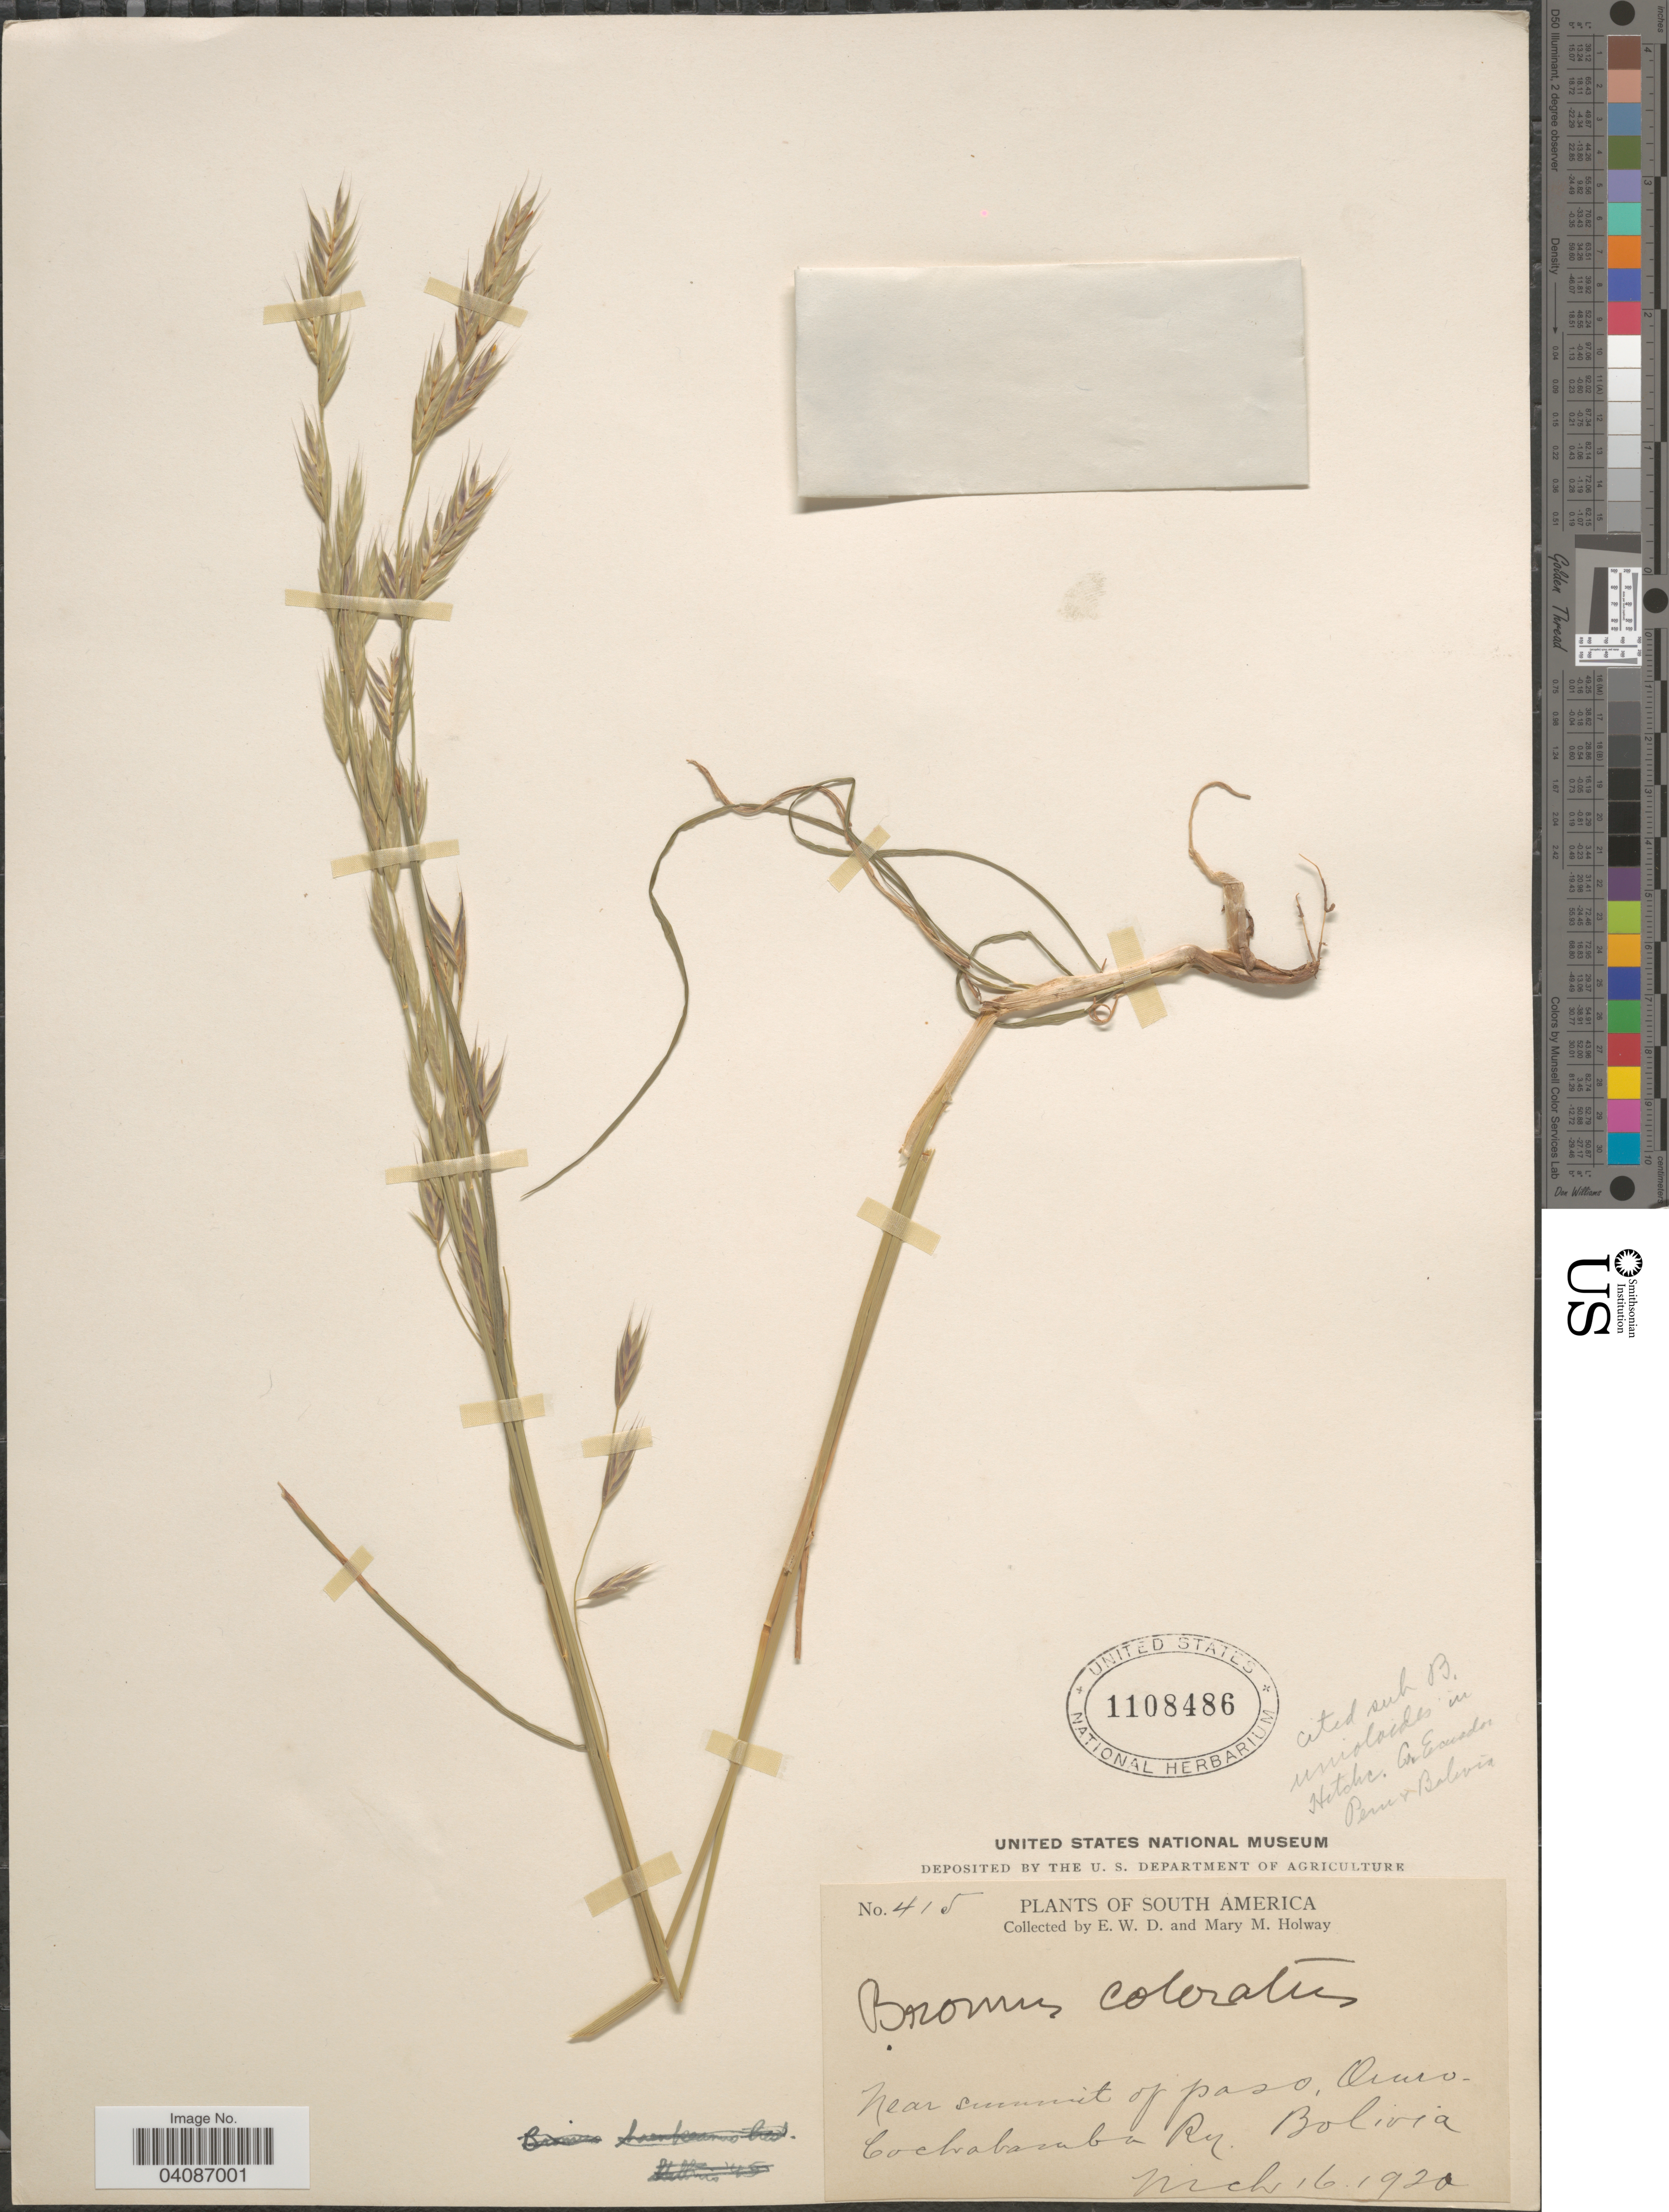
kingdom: Plantae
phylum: Tracheophyta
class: Liliopsida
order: Poales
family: Poaceae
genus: Bromus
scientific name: Bromus coloratus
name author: Steud.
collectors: E. W. D. Holway & M. M. Holway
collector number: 415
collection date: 1920-03-16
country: Bolivia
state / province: Cochabamba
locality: Near summit of paso Oruro-cochabamba Ry.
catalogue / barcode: US 1108486